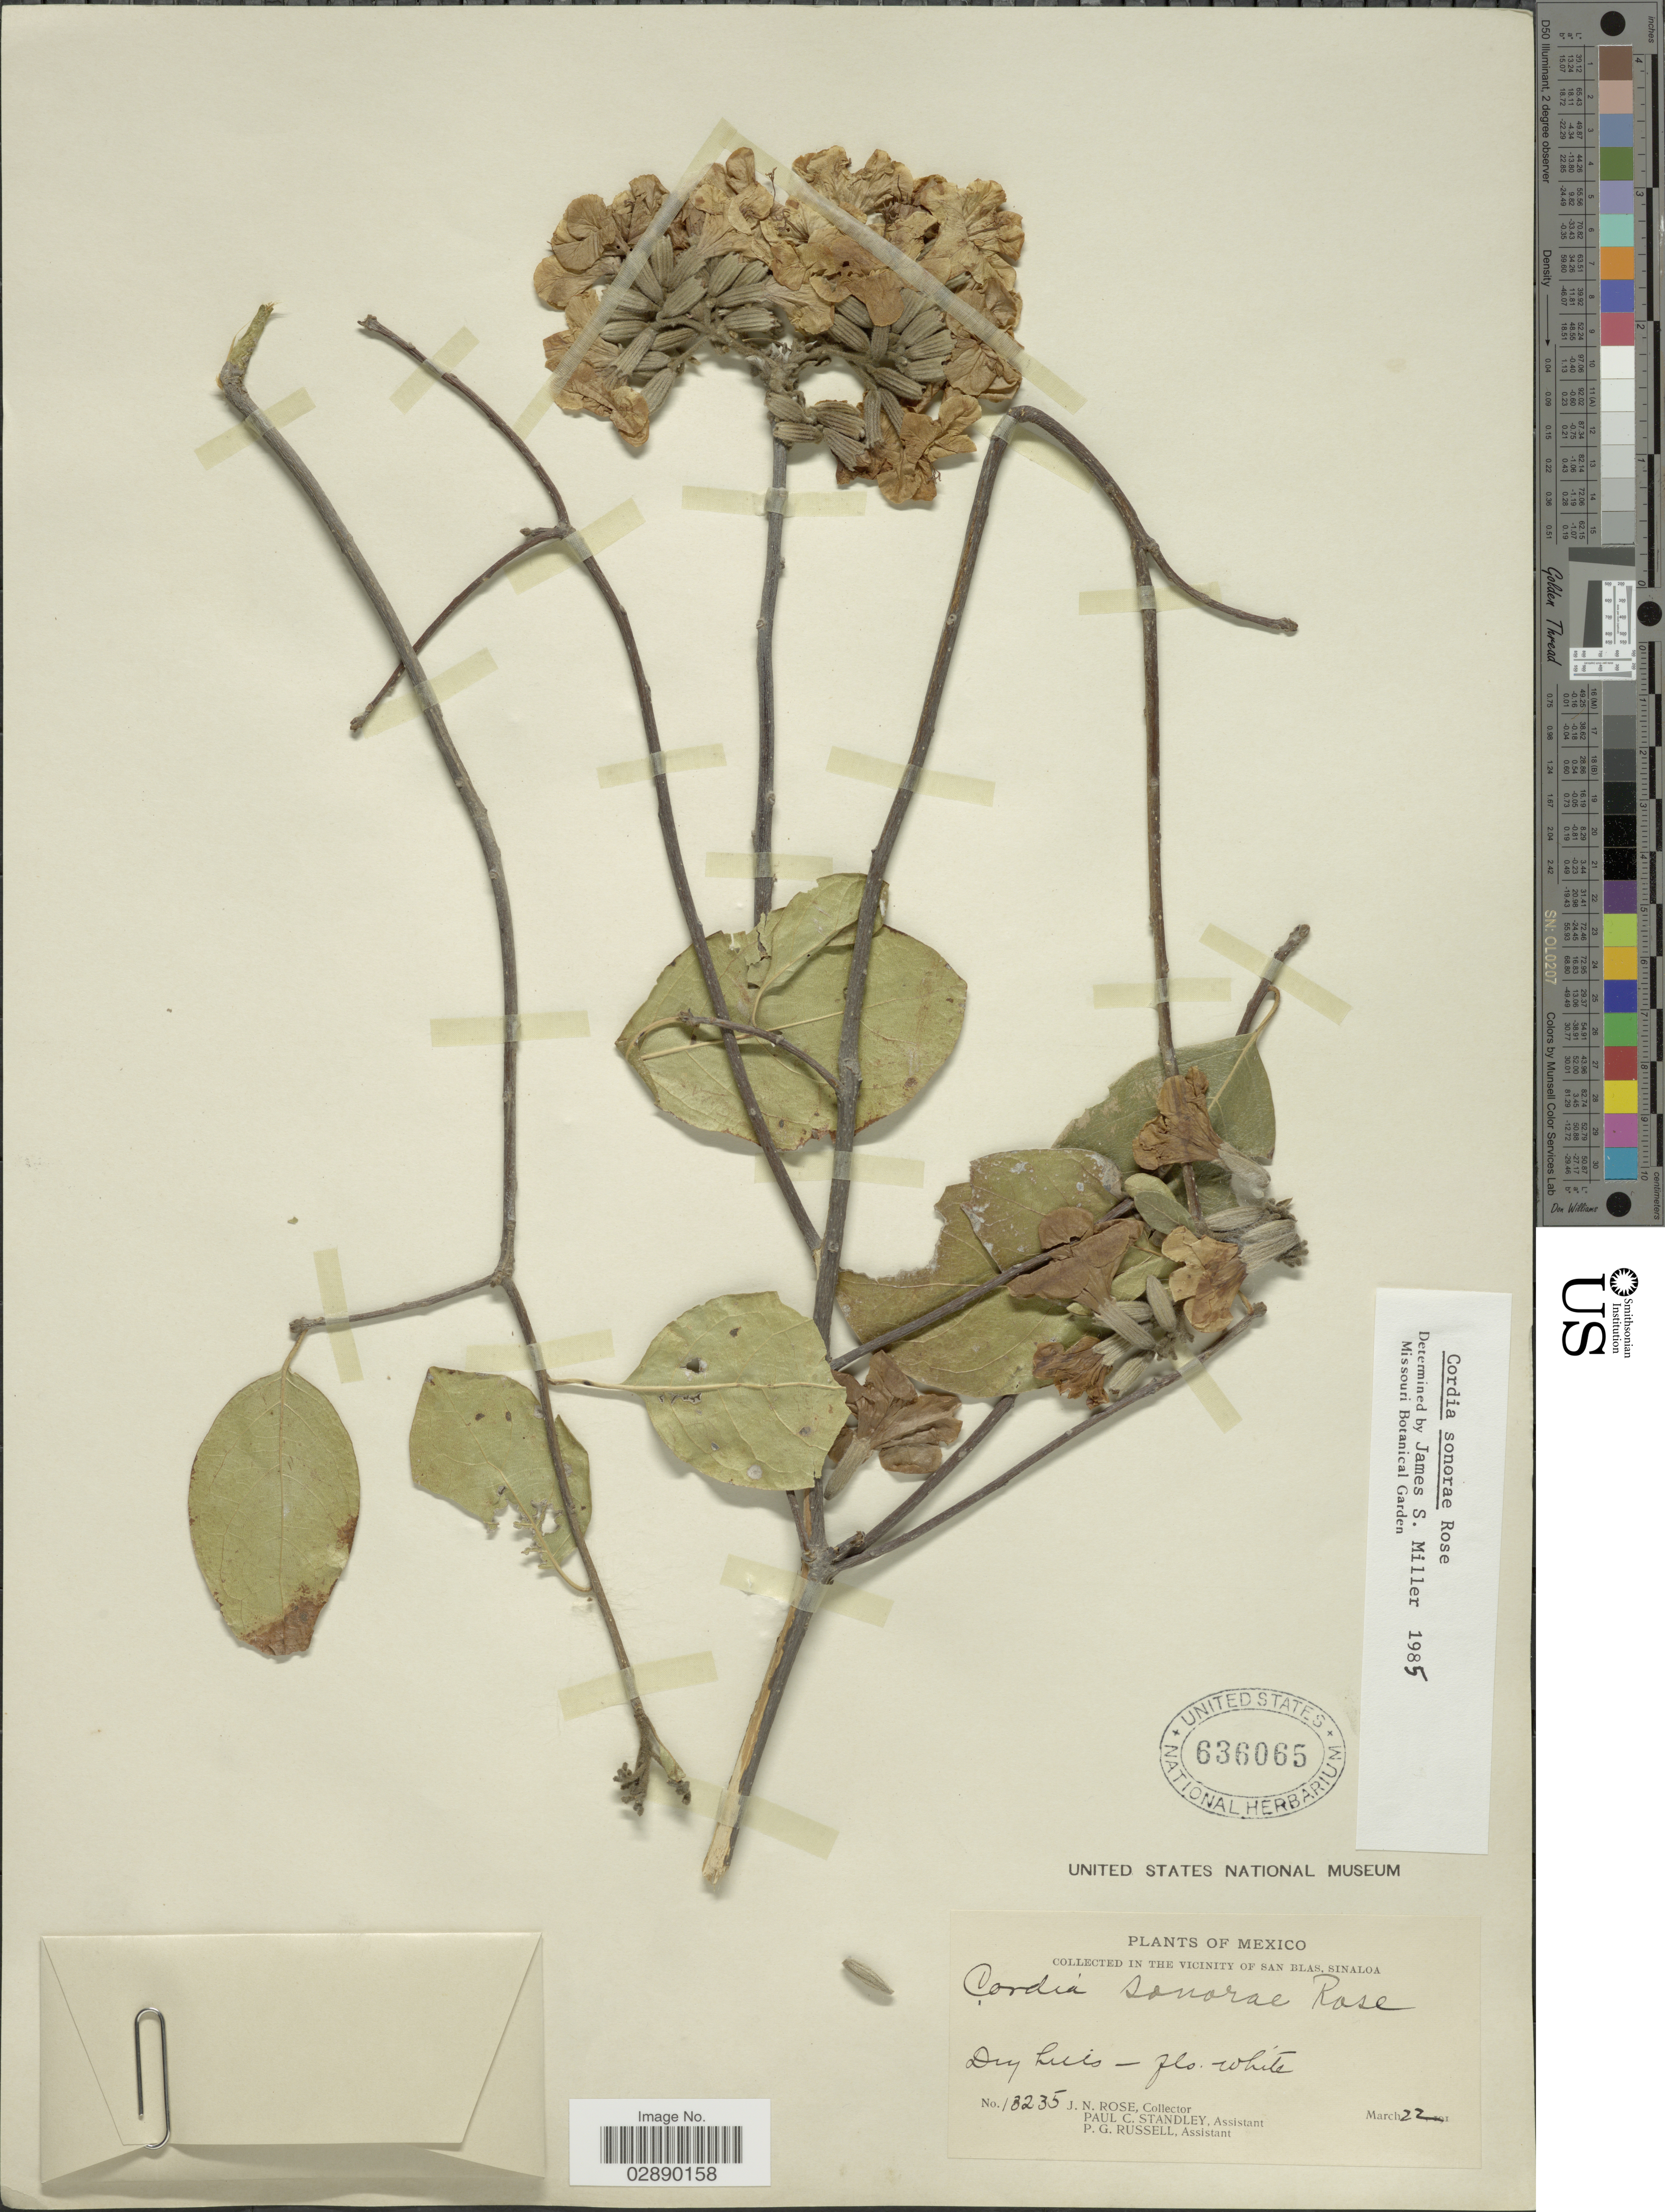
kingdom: Plantae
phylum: Tracheophyta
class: Magnoliopsida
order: Boraginales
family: Cordiaceae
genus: Cordia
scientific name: Cordia sonorae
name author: Rose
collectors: J. N. Rose, P. C. Standley & P. G. Russell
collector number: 13235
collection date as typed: March 22 191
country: Mexico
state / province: Sinaloa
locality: Collected in the vicinity of San Blas.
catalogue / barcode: US 636065